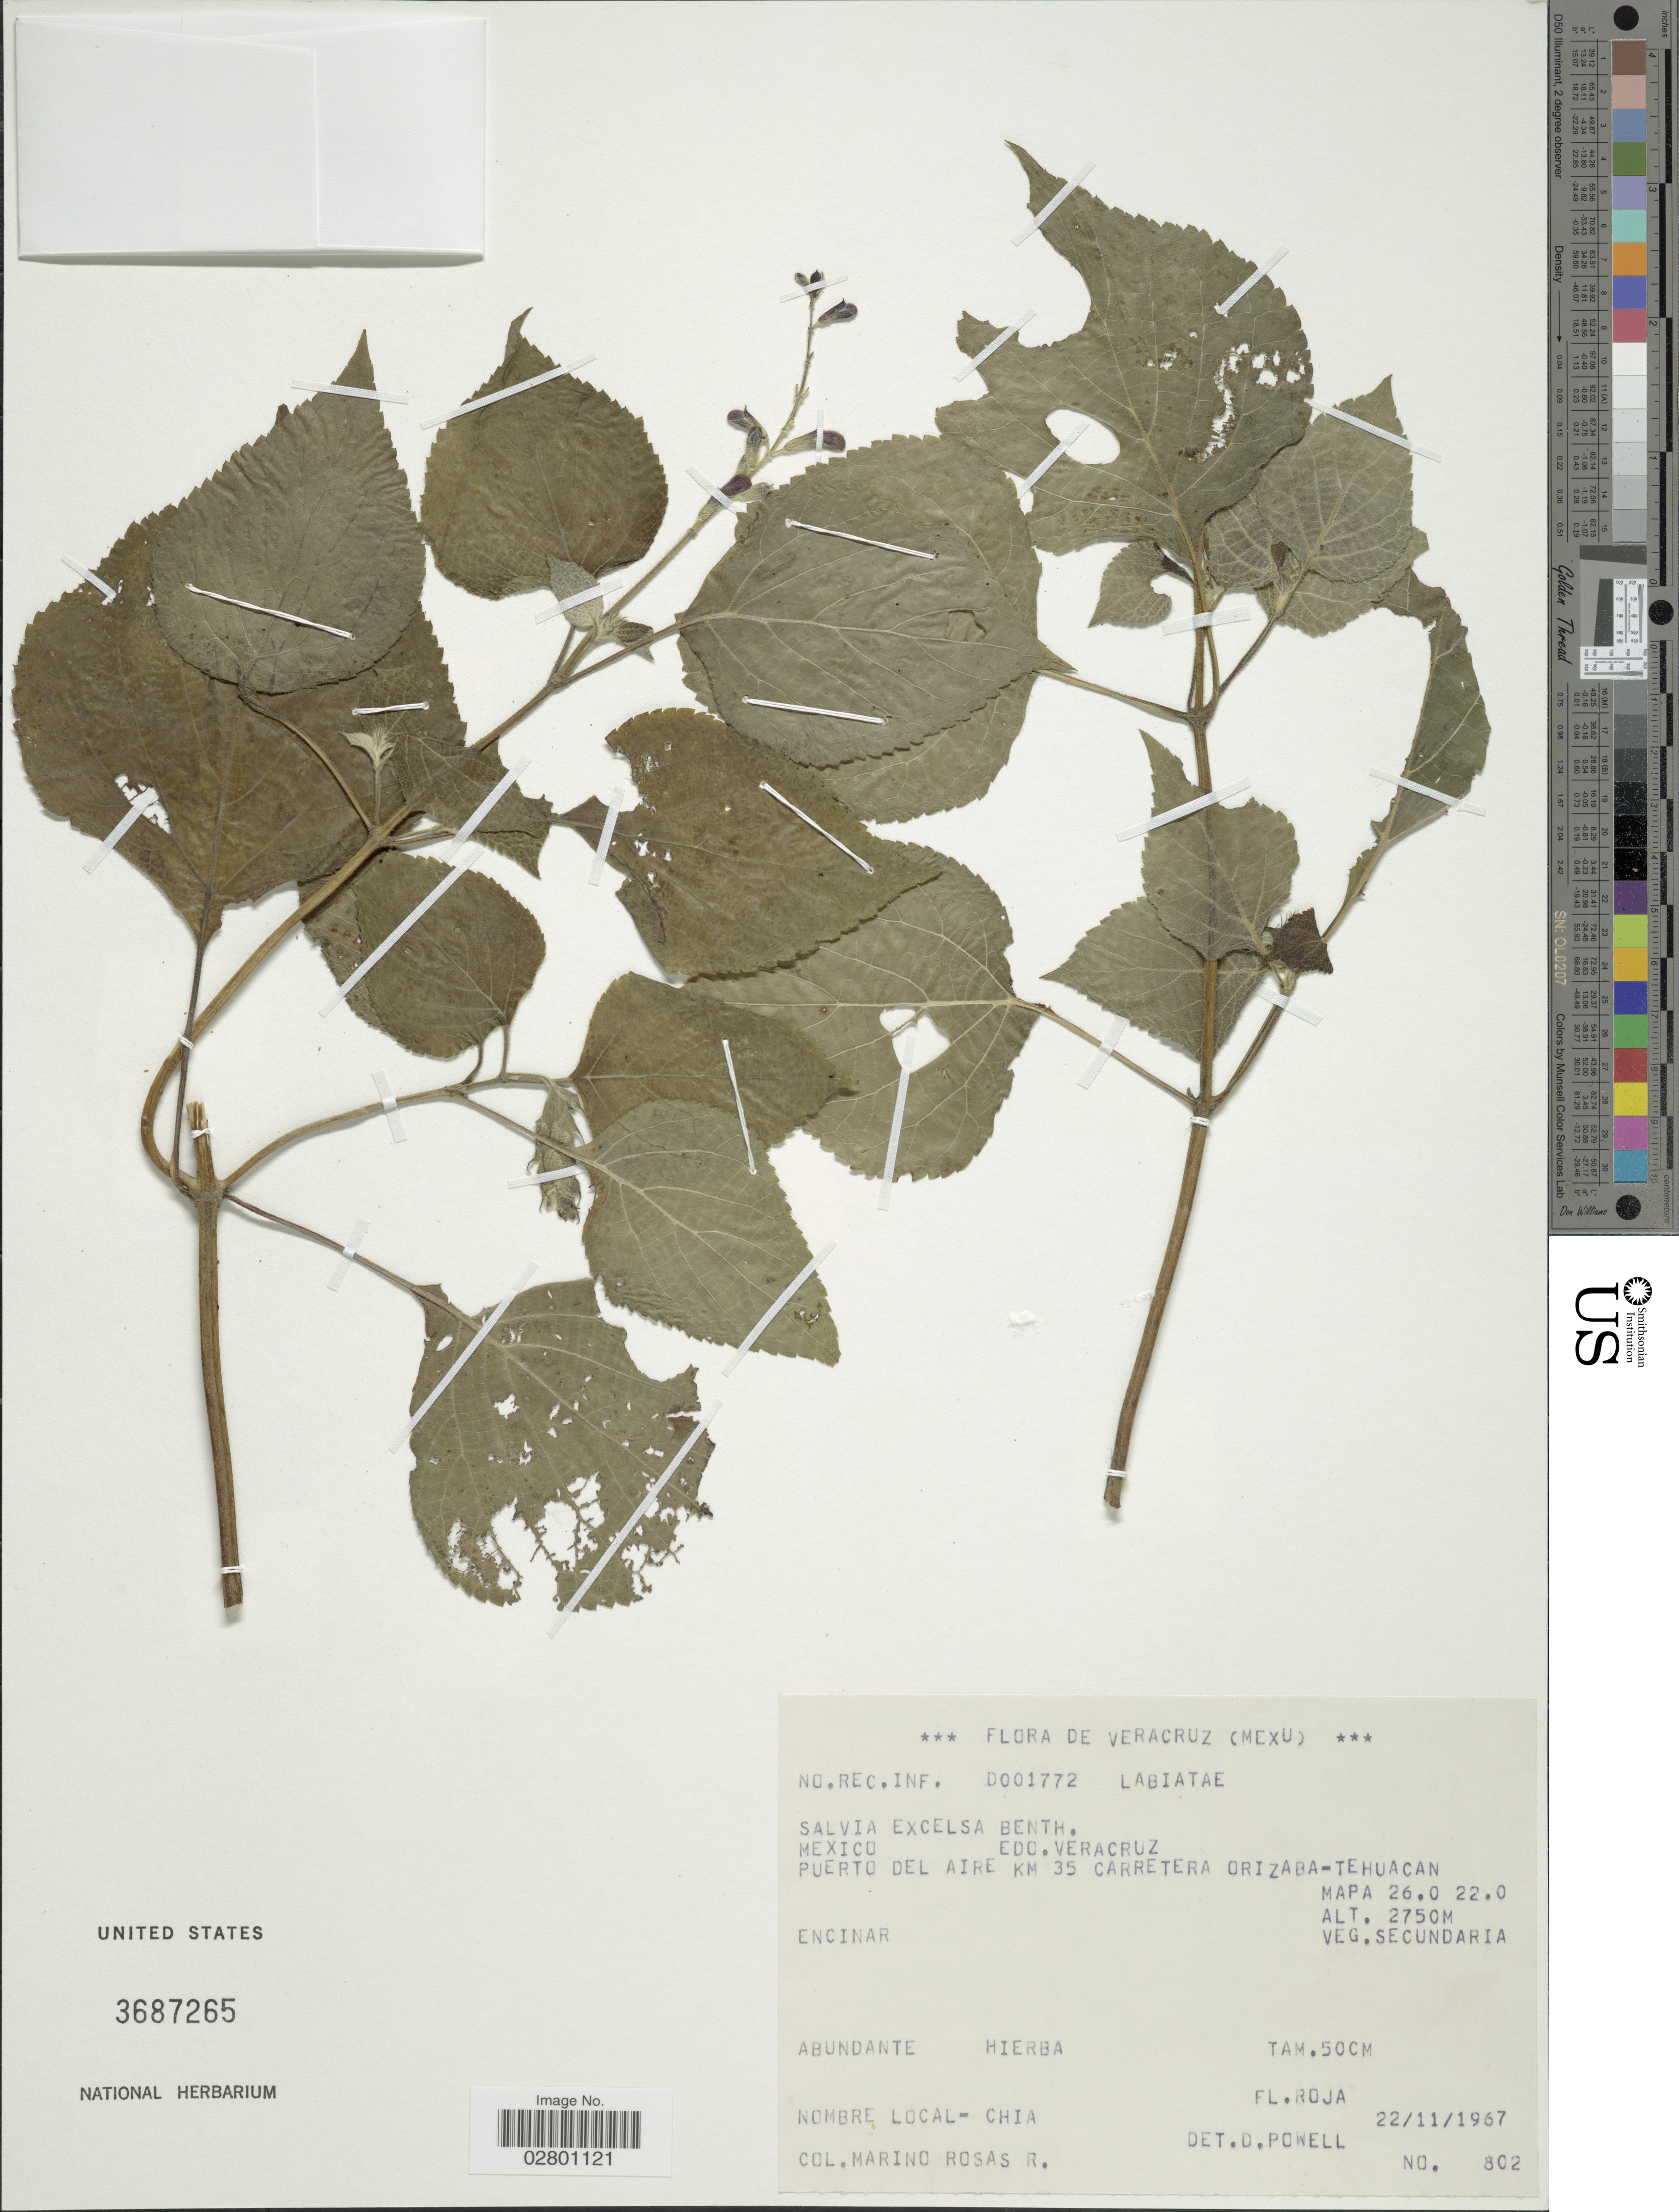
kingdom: Plantae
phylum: Tracheophyta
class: Magnoliopsida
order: Lamiales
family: Lamiaceae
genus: Salvia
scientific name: Salvia excelsa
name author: Benth. ex Lindl.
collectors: M. Rosas R.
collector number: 802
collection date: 1967-11-22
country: Mexico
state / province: Veracruz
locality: Veracruz (Mexu), Edo. Veracruz. Puerto del aire km 35 carretera Orizaba-Tehuacan Mapa 26.0 22.0.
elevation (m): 2750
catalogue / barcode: US 3687265